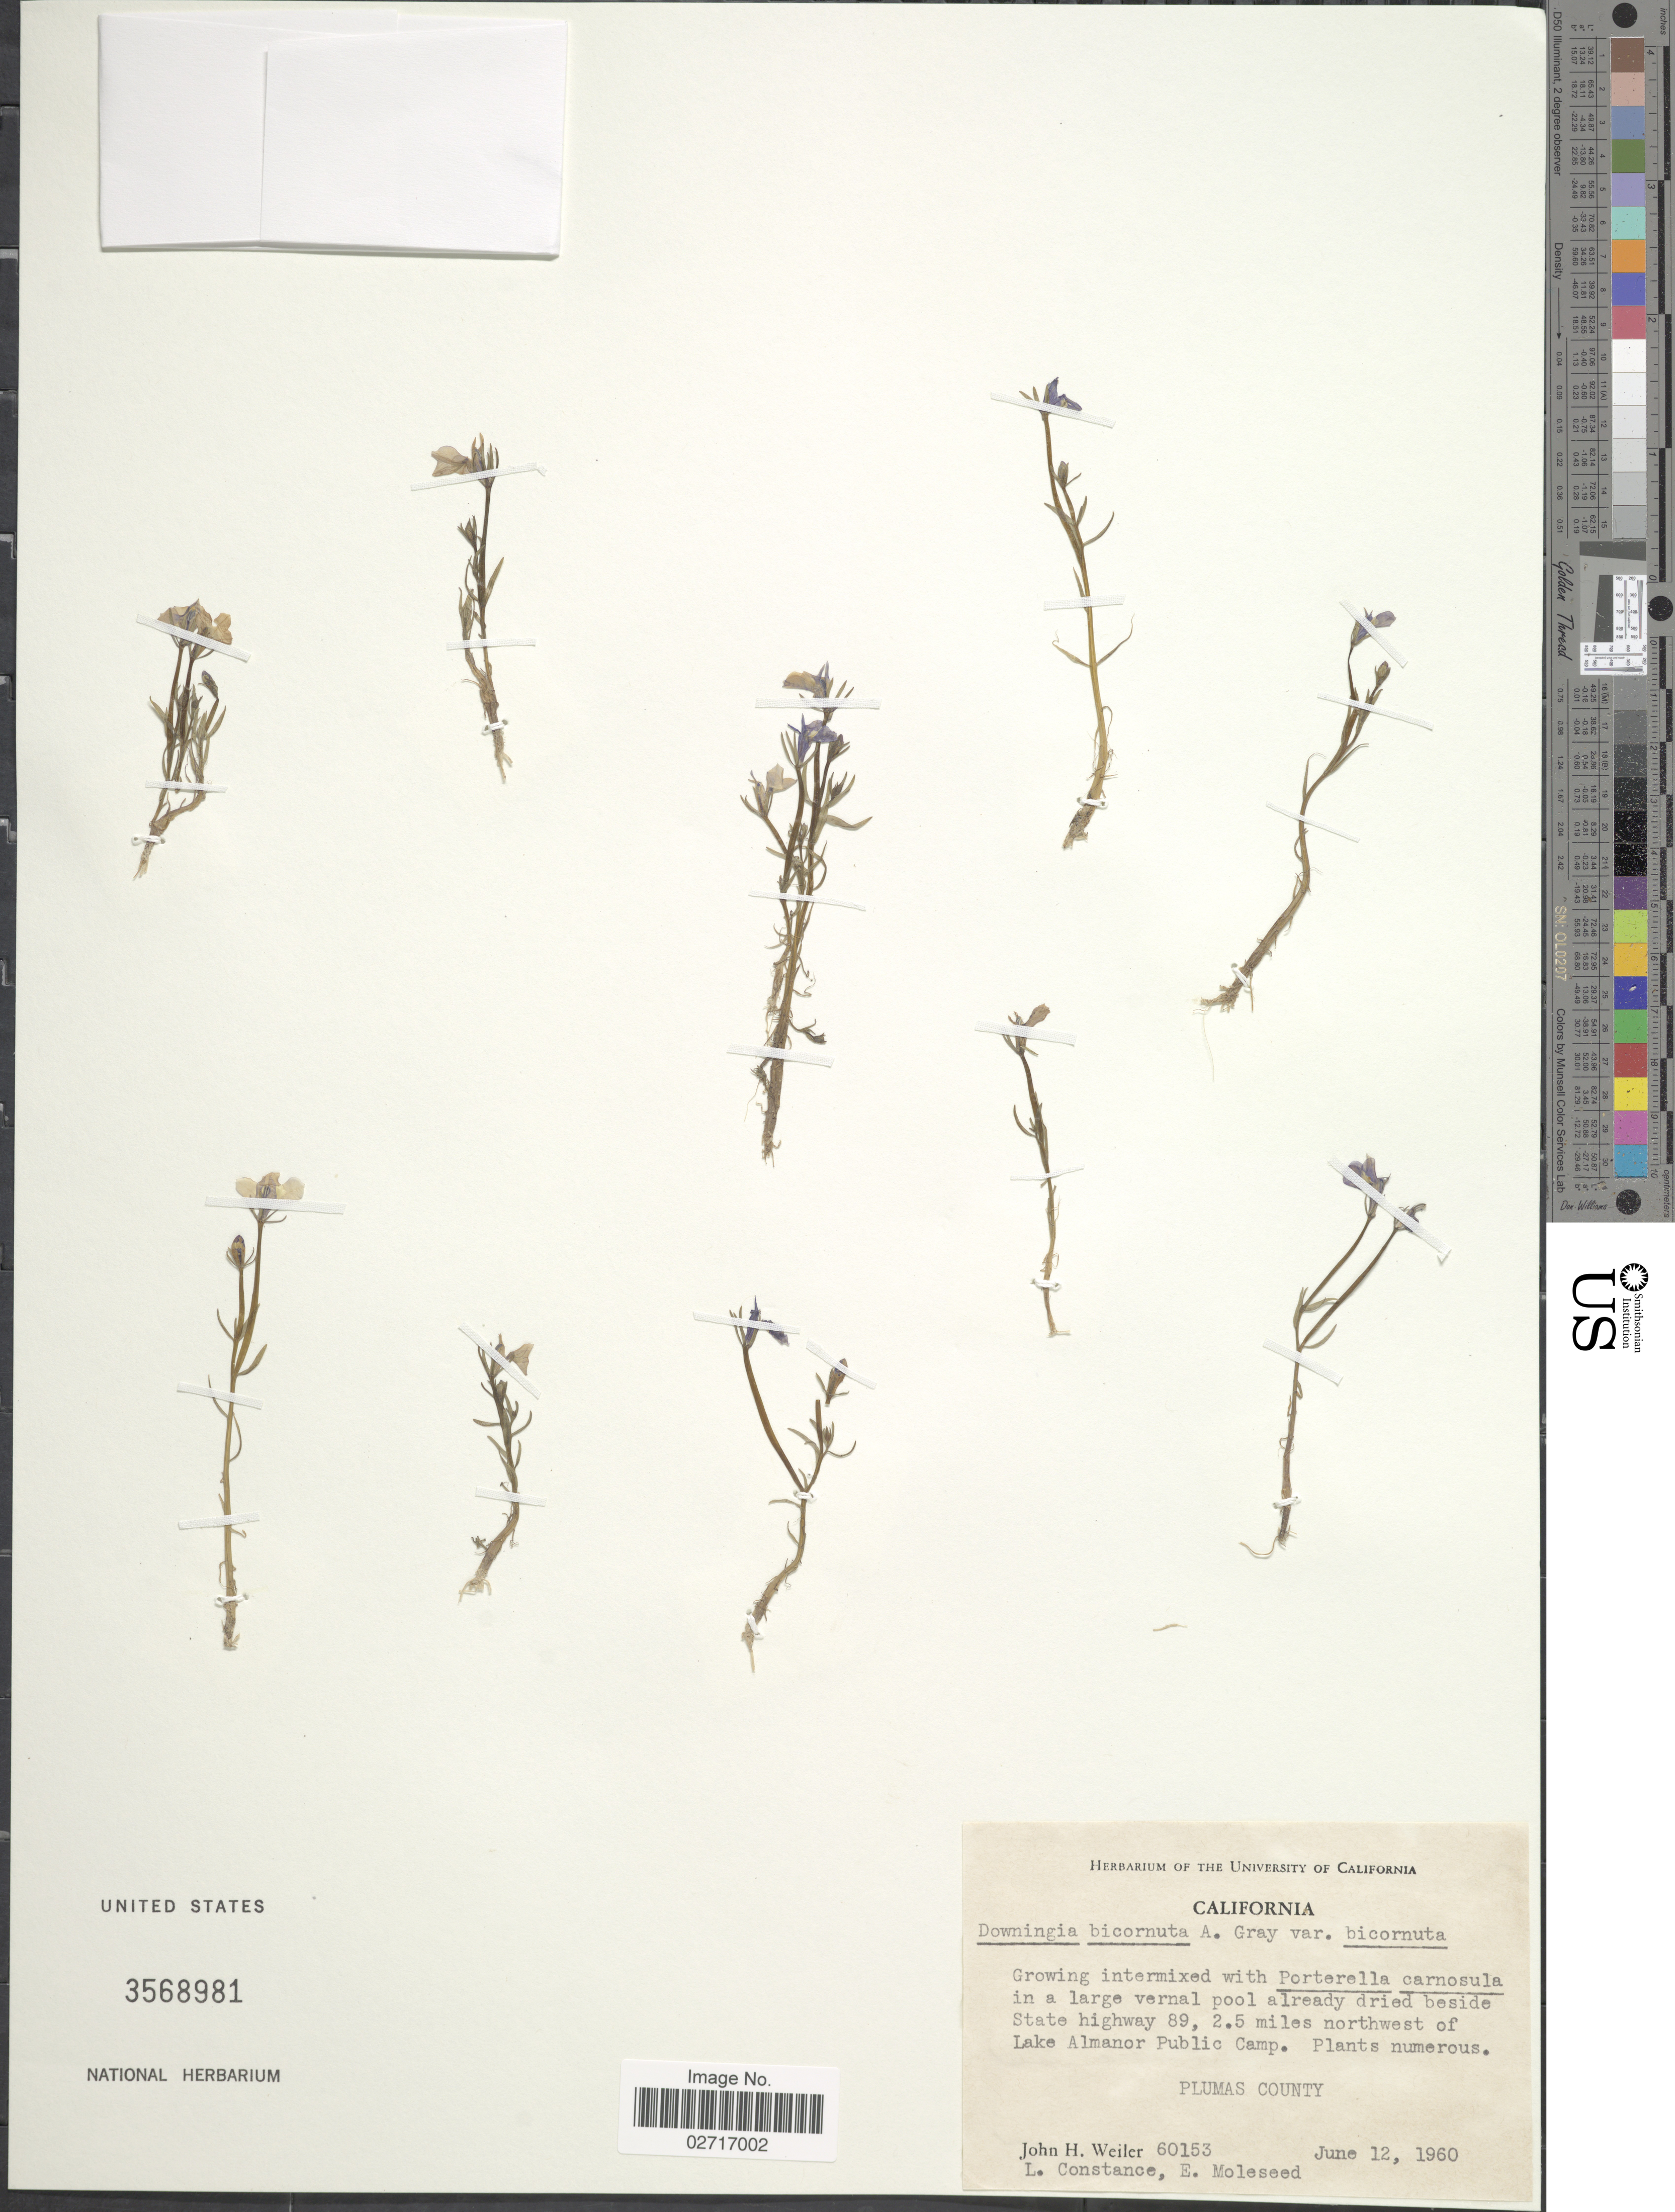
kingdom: Plantae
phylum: Tracheophyta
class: Magnoliopsida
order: Asterales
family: Campanulaceae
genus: Downingia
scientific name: Downingia bicornuta var. bicornuta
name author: A. Gray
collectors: J. H. Weiler, L. Constance & E. Molseed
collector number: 60153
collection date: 1960-06-12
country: United States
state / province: California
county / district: Plumas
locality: Growing intermixed with Porterella carnosula in a large vernal pool already dried beside State Highway 89, 2.5 miles northwest of Lake Almanor Public Camp. Plumas County.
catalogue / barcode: US 3568981